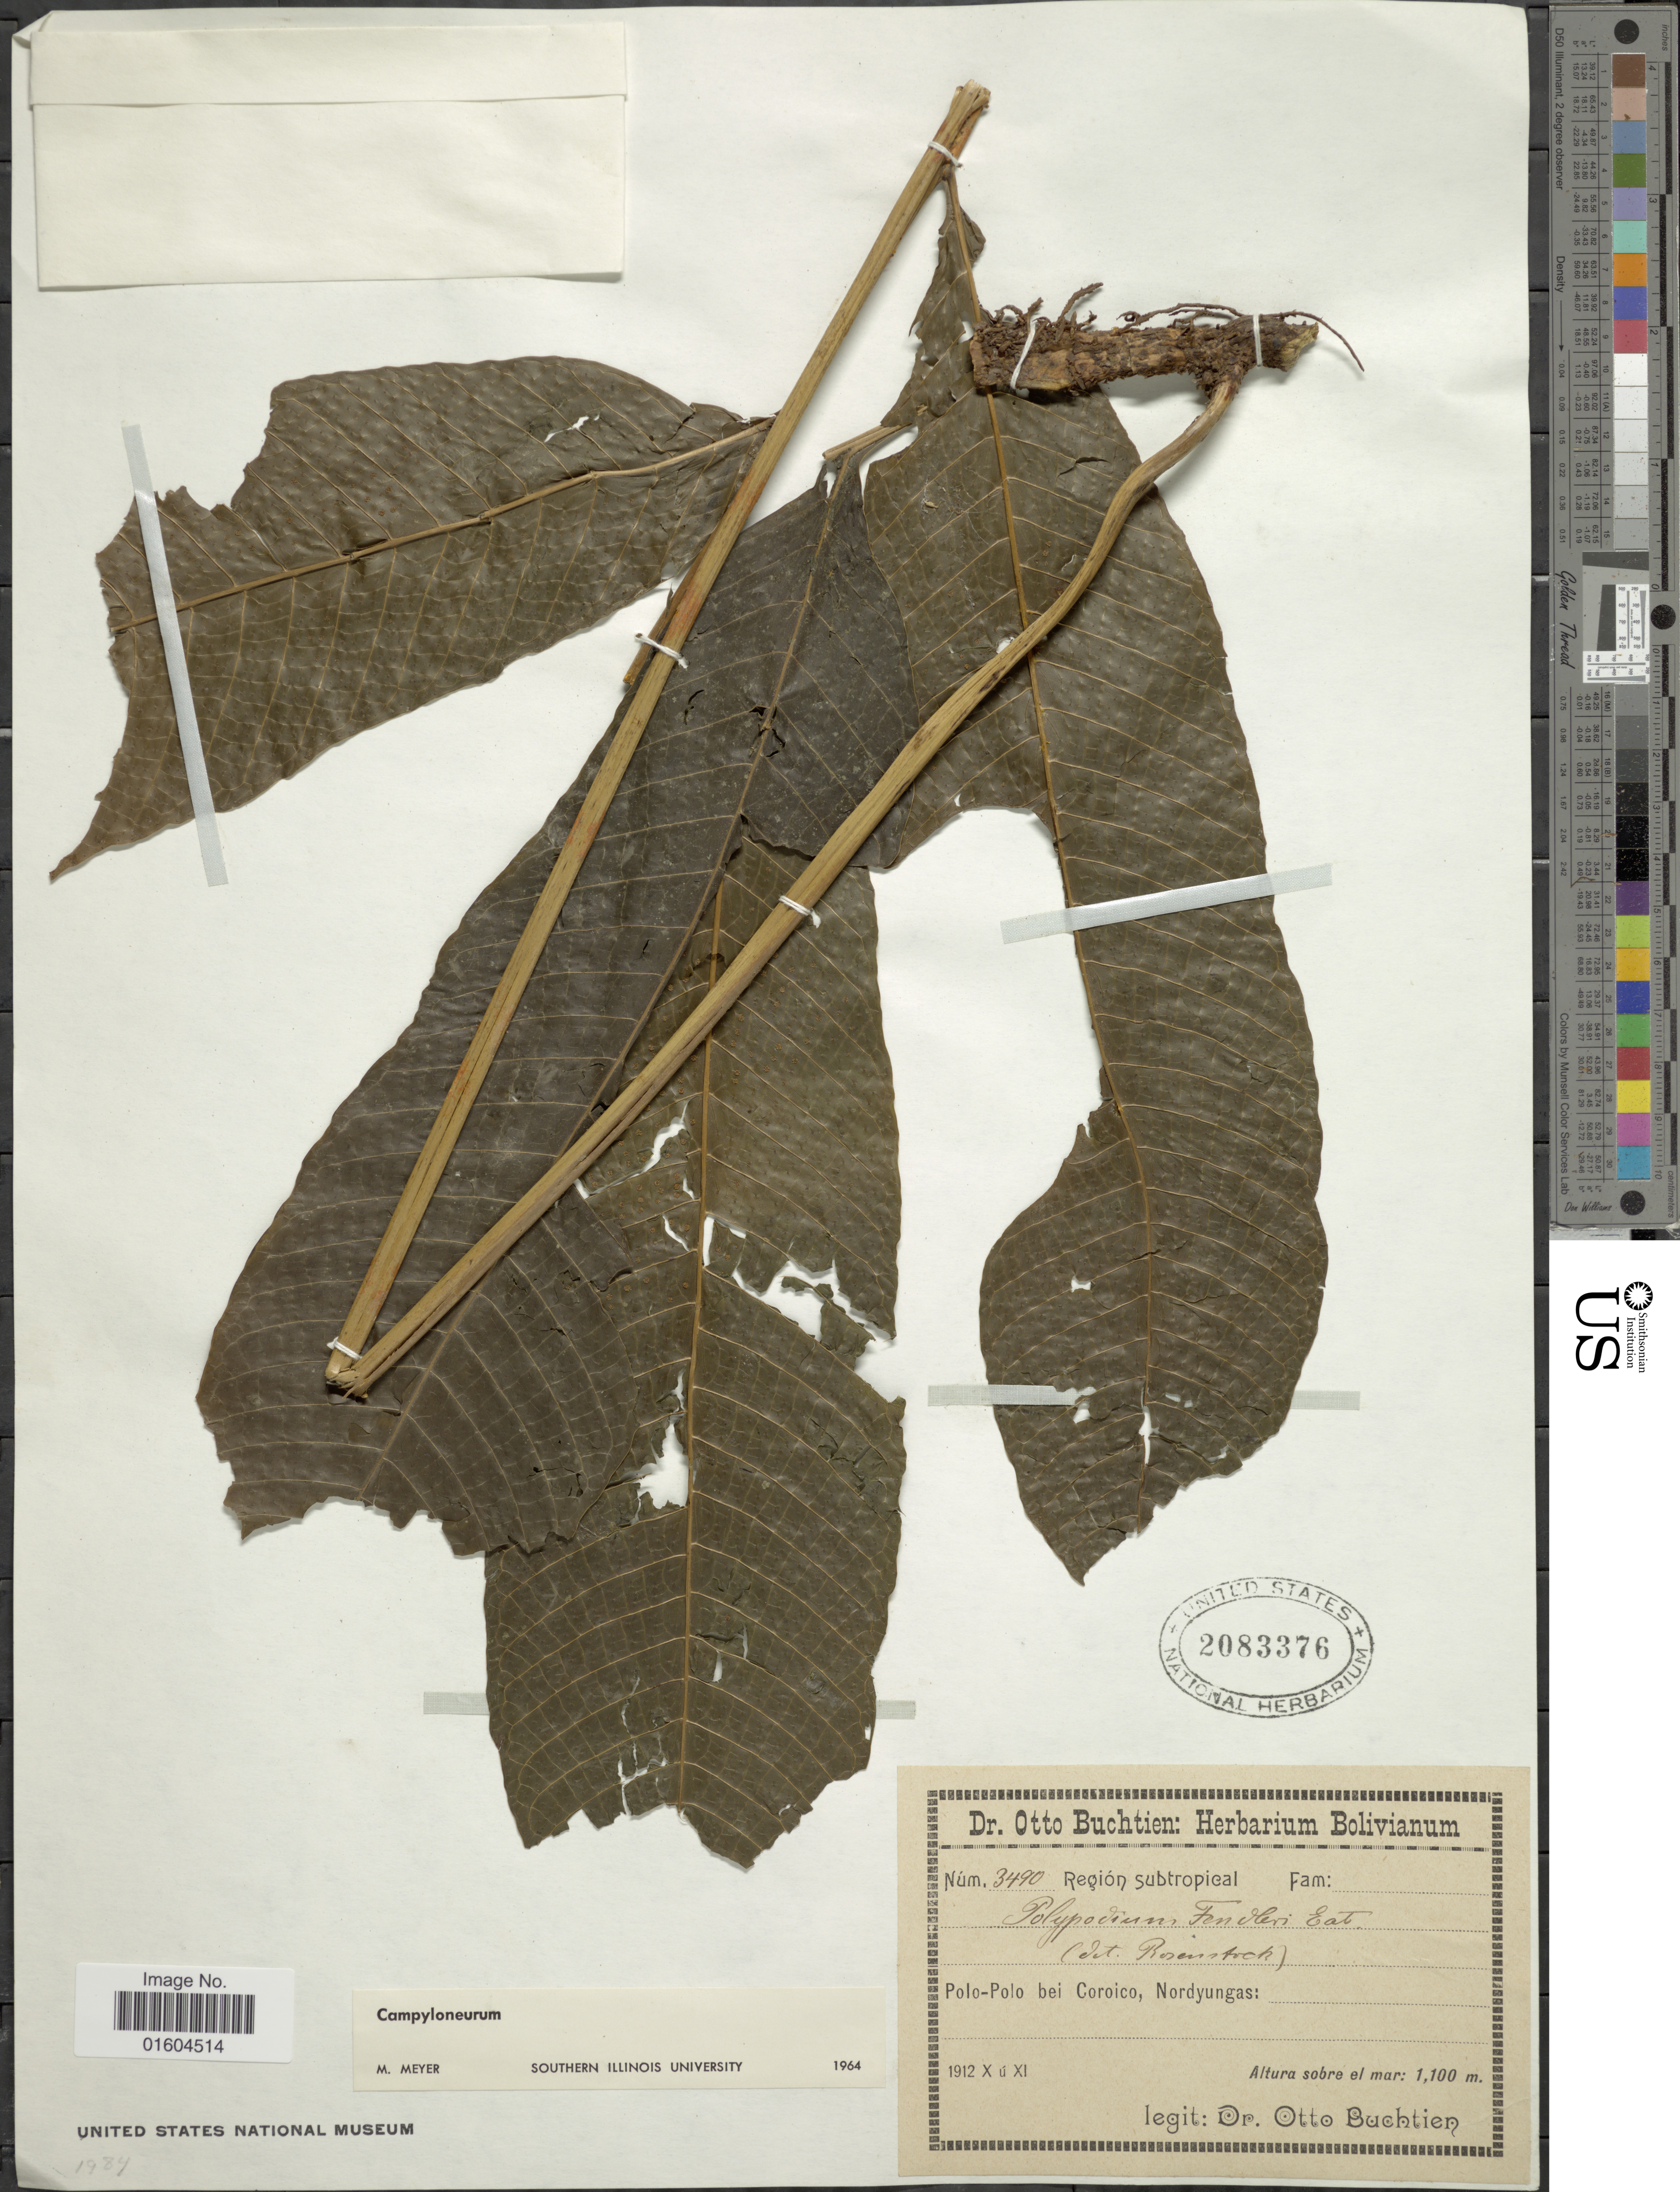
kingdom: Plantae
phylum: Tracheophyta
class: Polypodiopsida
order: Polypodiales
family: Polypodiaceae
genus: Campyloneurum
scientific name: Campyloneurum magnificum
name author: T. Moore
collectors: O. Buchtien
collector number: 3490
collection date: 1912-10/1912-11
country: Bolivia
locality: Bolivianum, Region subtropical, Polo-Polo bei Coroico, Nordyungas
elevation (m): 1100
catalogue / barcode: US 2083376